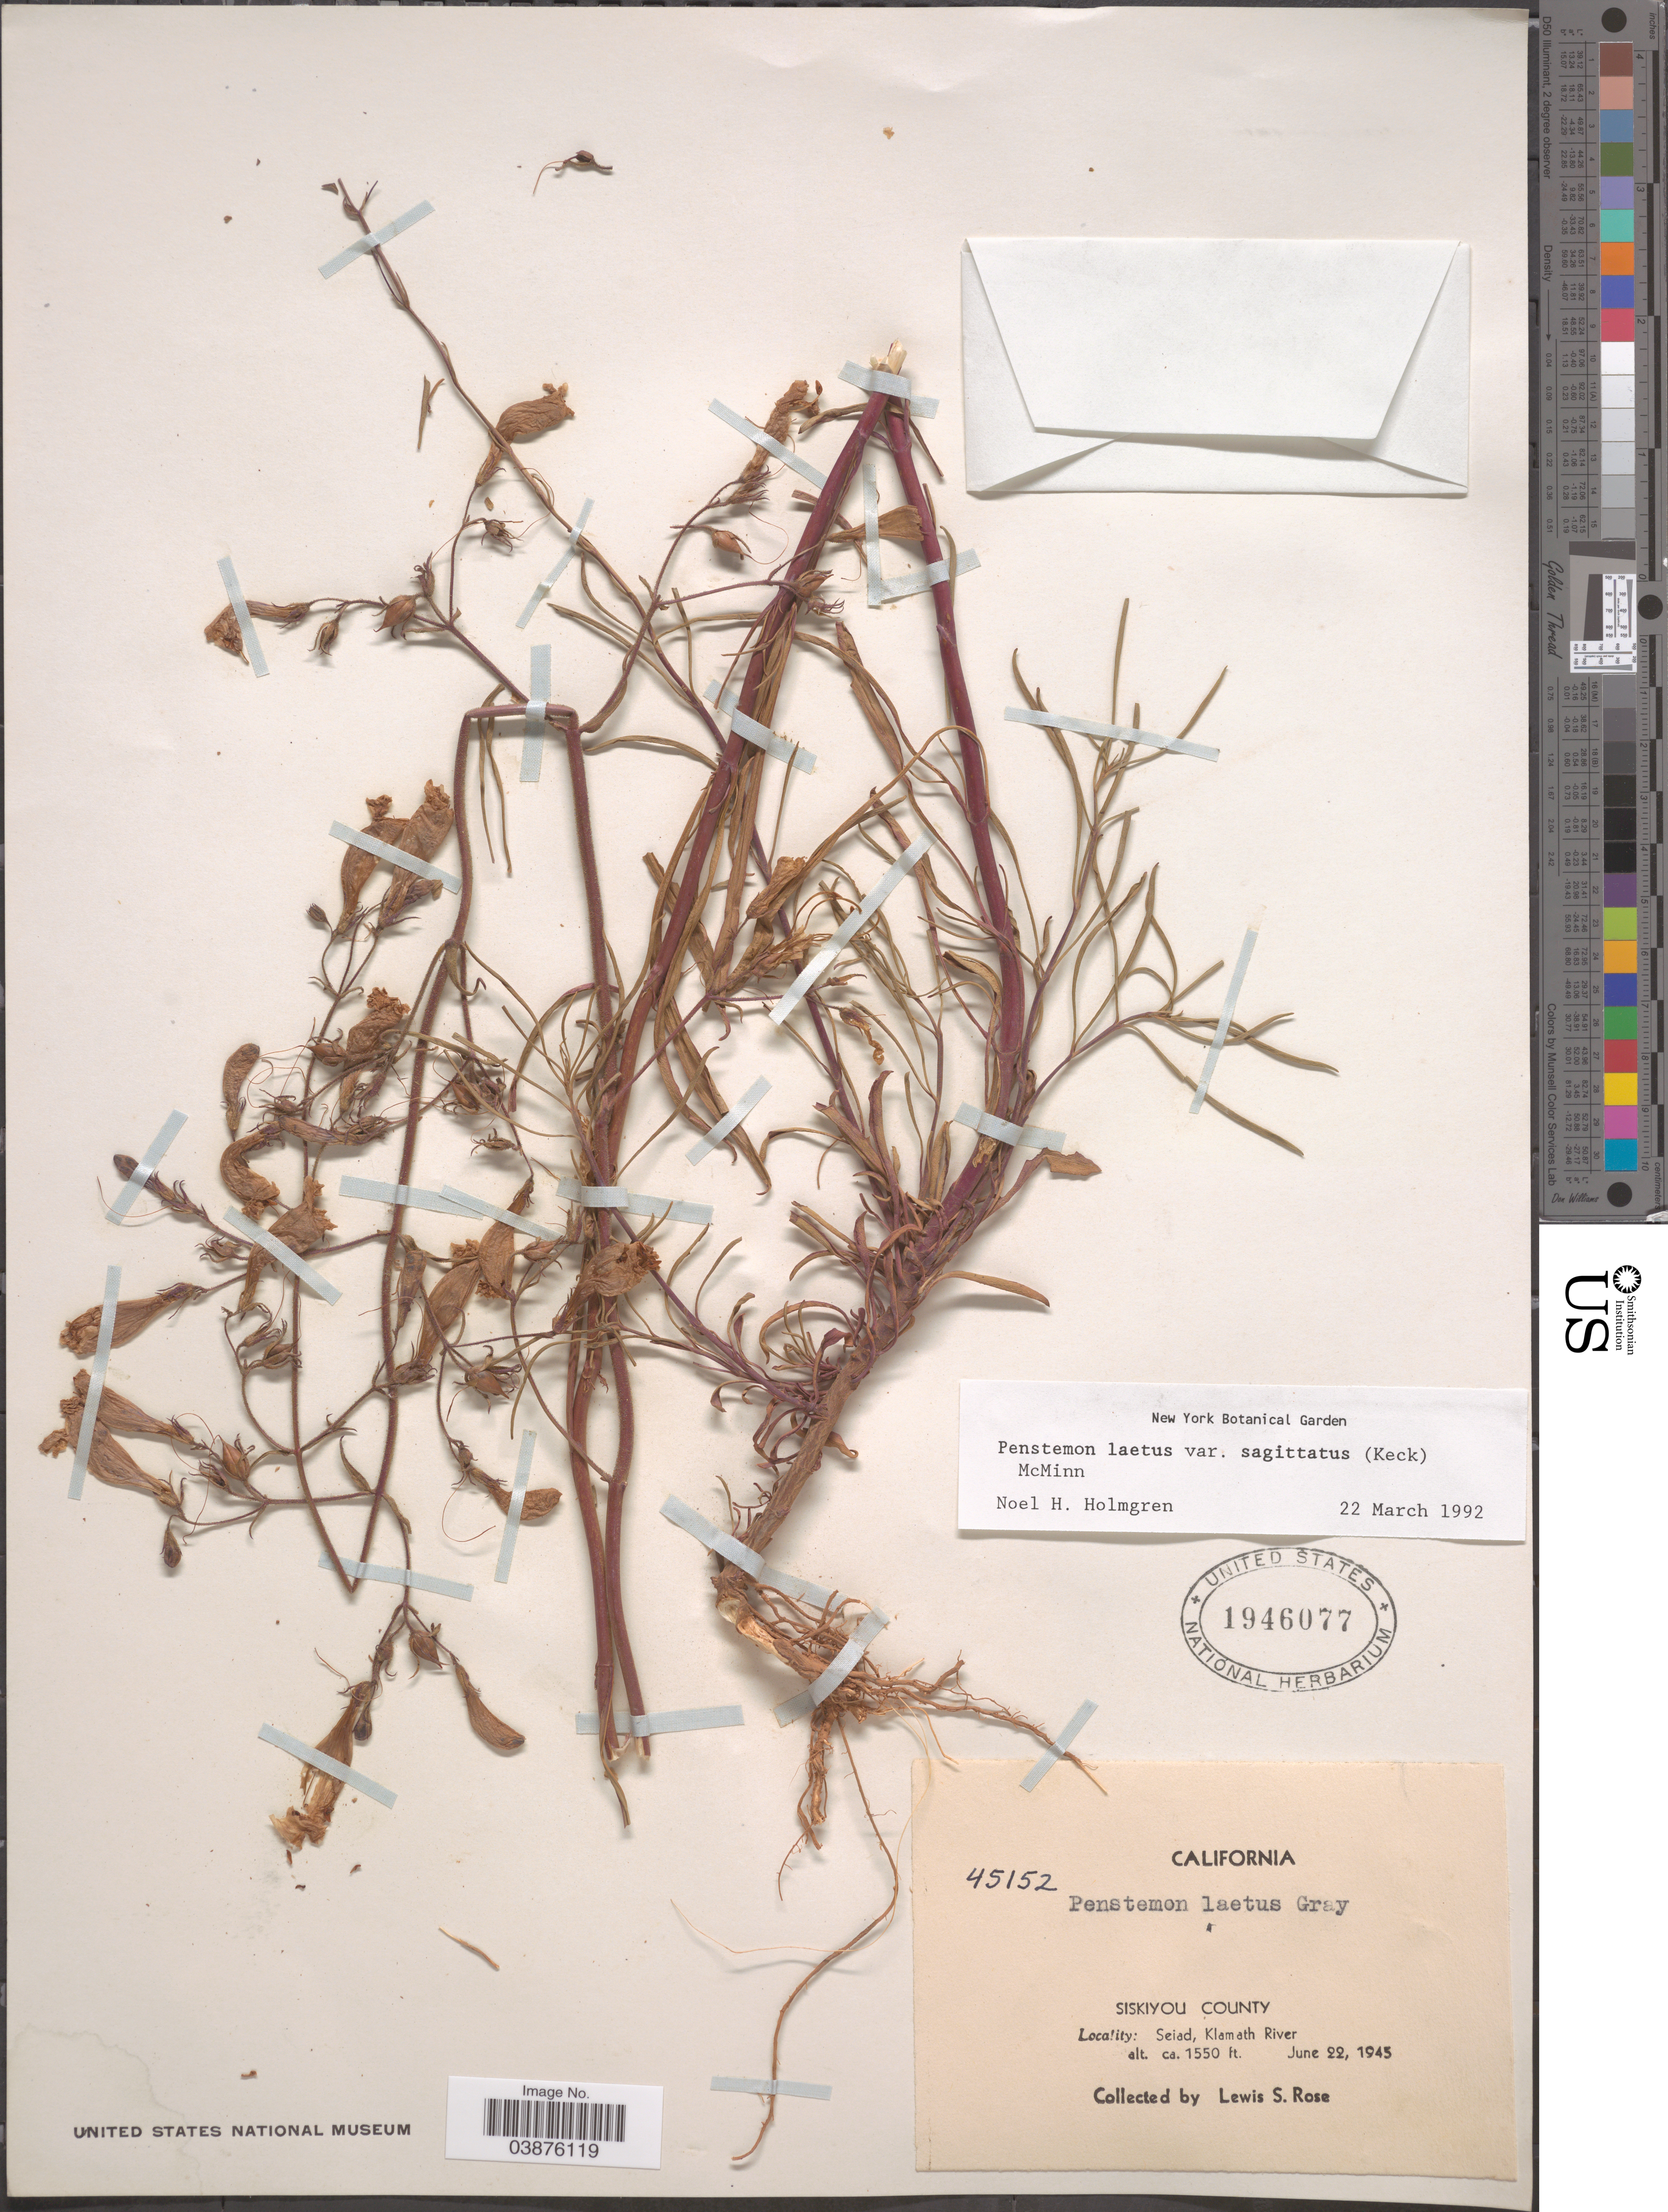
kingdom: Plantae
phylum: Tracheophyta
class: Magnoliopsida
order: Lamiales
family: Plantaginaceae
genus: Penstemon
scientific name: Penstemon laetus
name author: A. Gray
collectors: L. S. Rose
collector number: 45152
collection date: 1945-06-22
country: United States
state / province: California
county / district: Siskiyou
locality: Siskiyou County. Seiad, Klamath River.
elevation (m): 472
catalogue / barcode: US 1946077